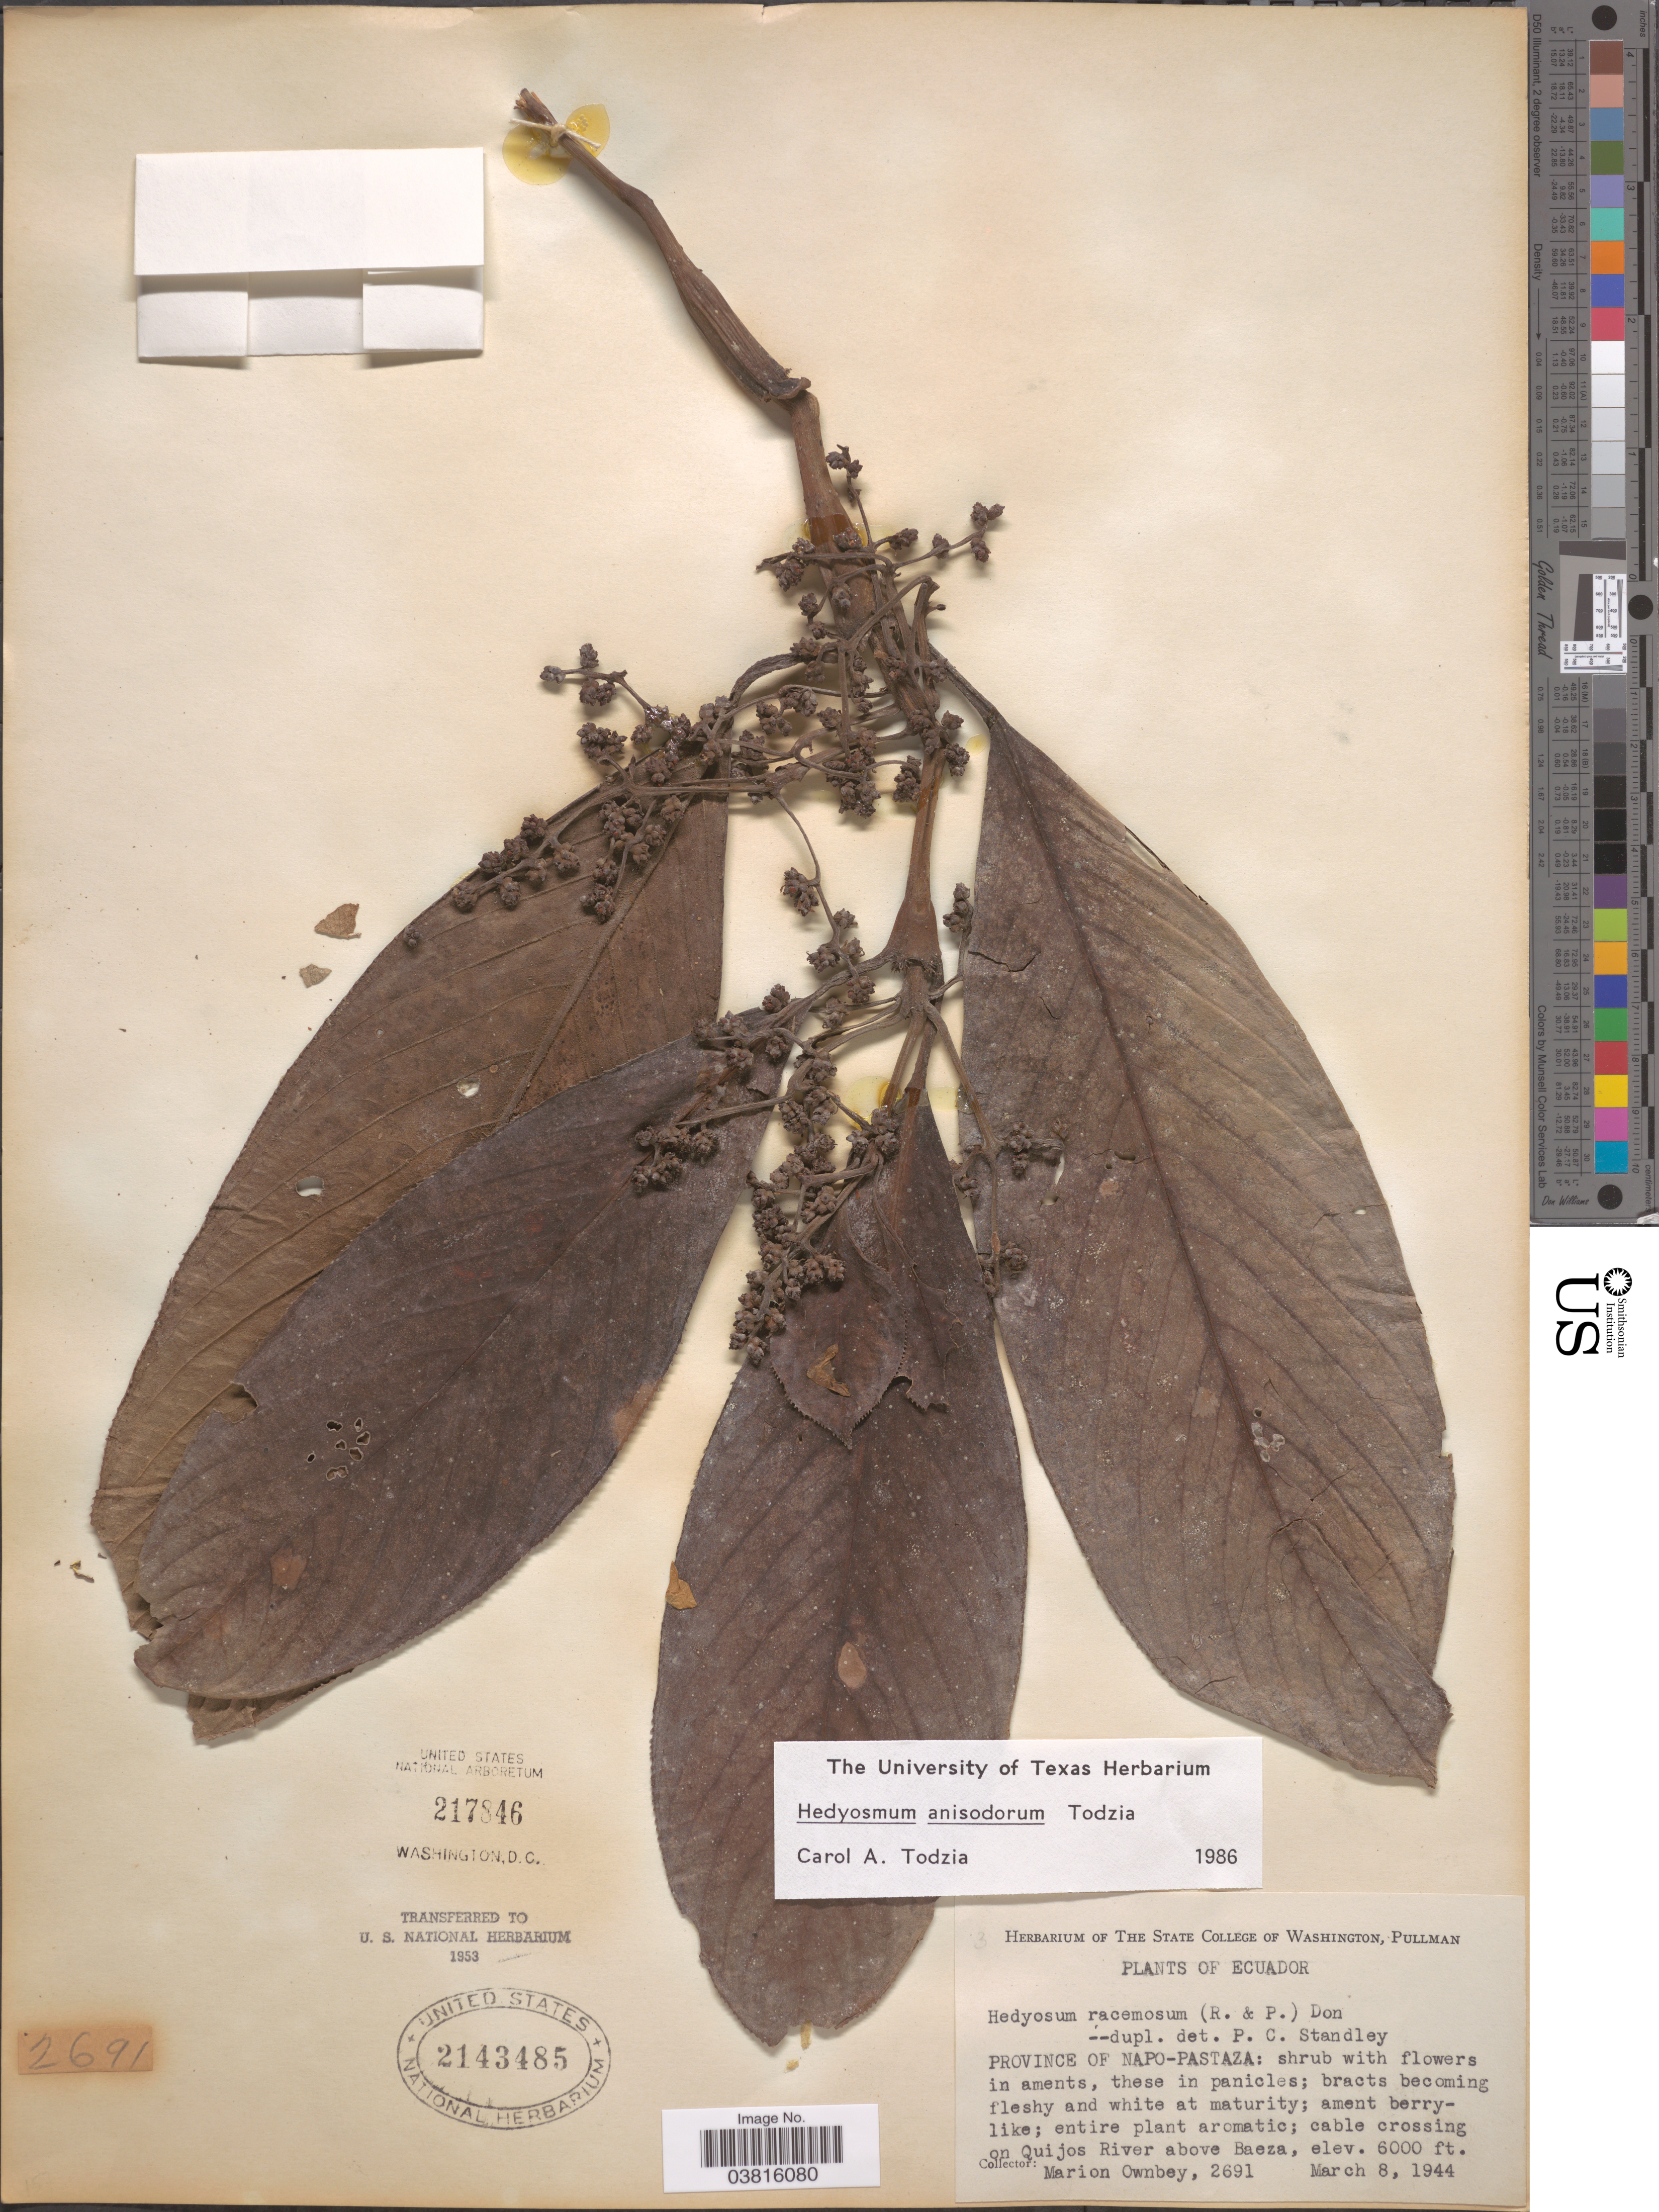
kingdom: Plantae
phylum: Tracheophyta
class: Magnoliopsida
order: Chloranthales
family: Chloranthaceae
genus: Hedyosmum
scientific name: Hedyosmum anisodorum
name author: Todzia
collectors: M. Ownbey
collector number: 2691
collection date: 1944-03-08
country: Ecuador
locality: Province of Napo-Pastaza: Cable crossing on Quijos River above Baeza.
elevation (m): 1829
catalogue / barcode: US 2143485